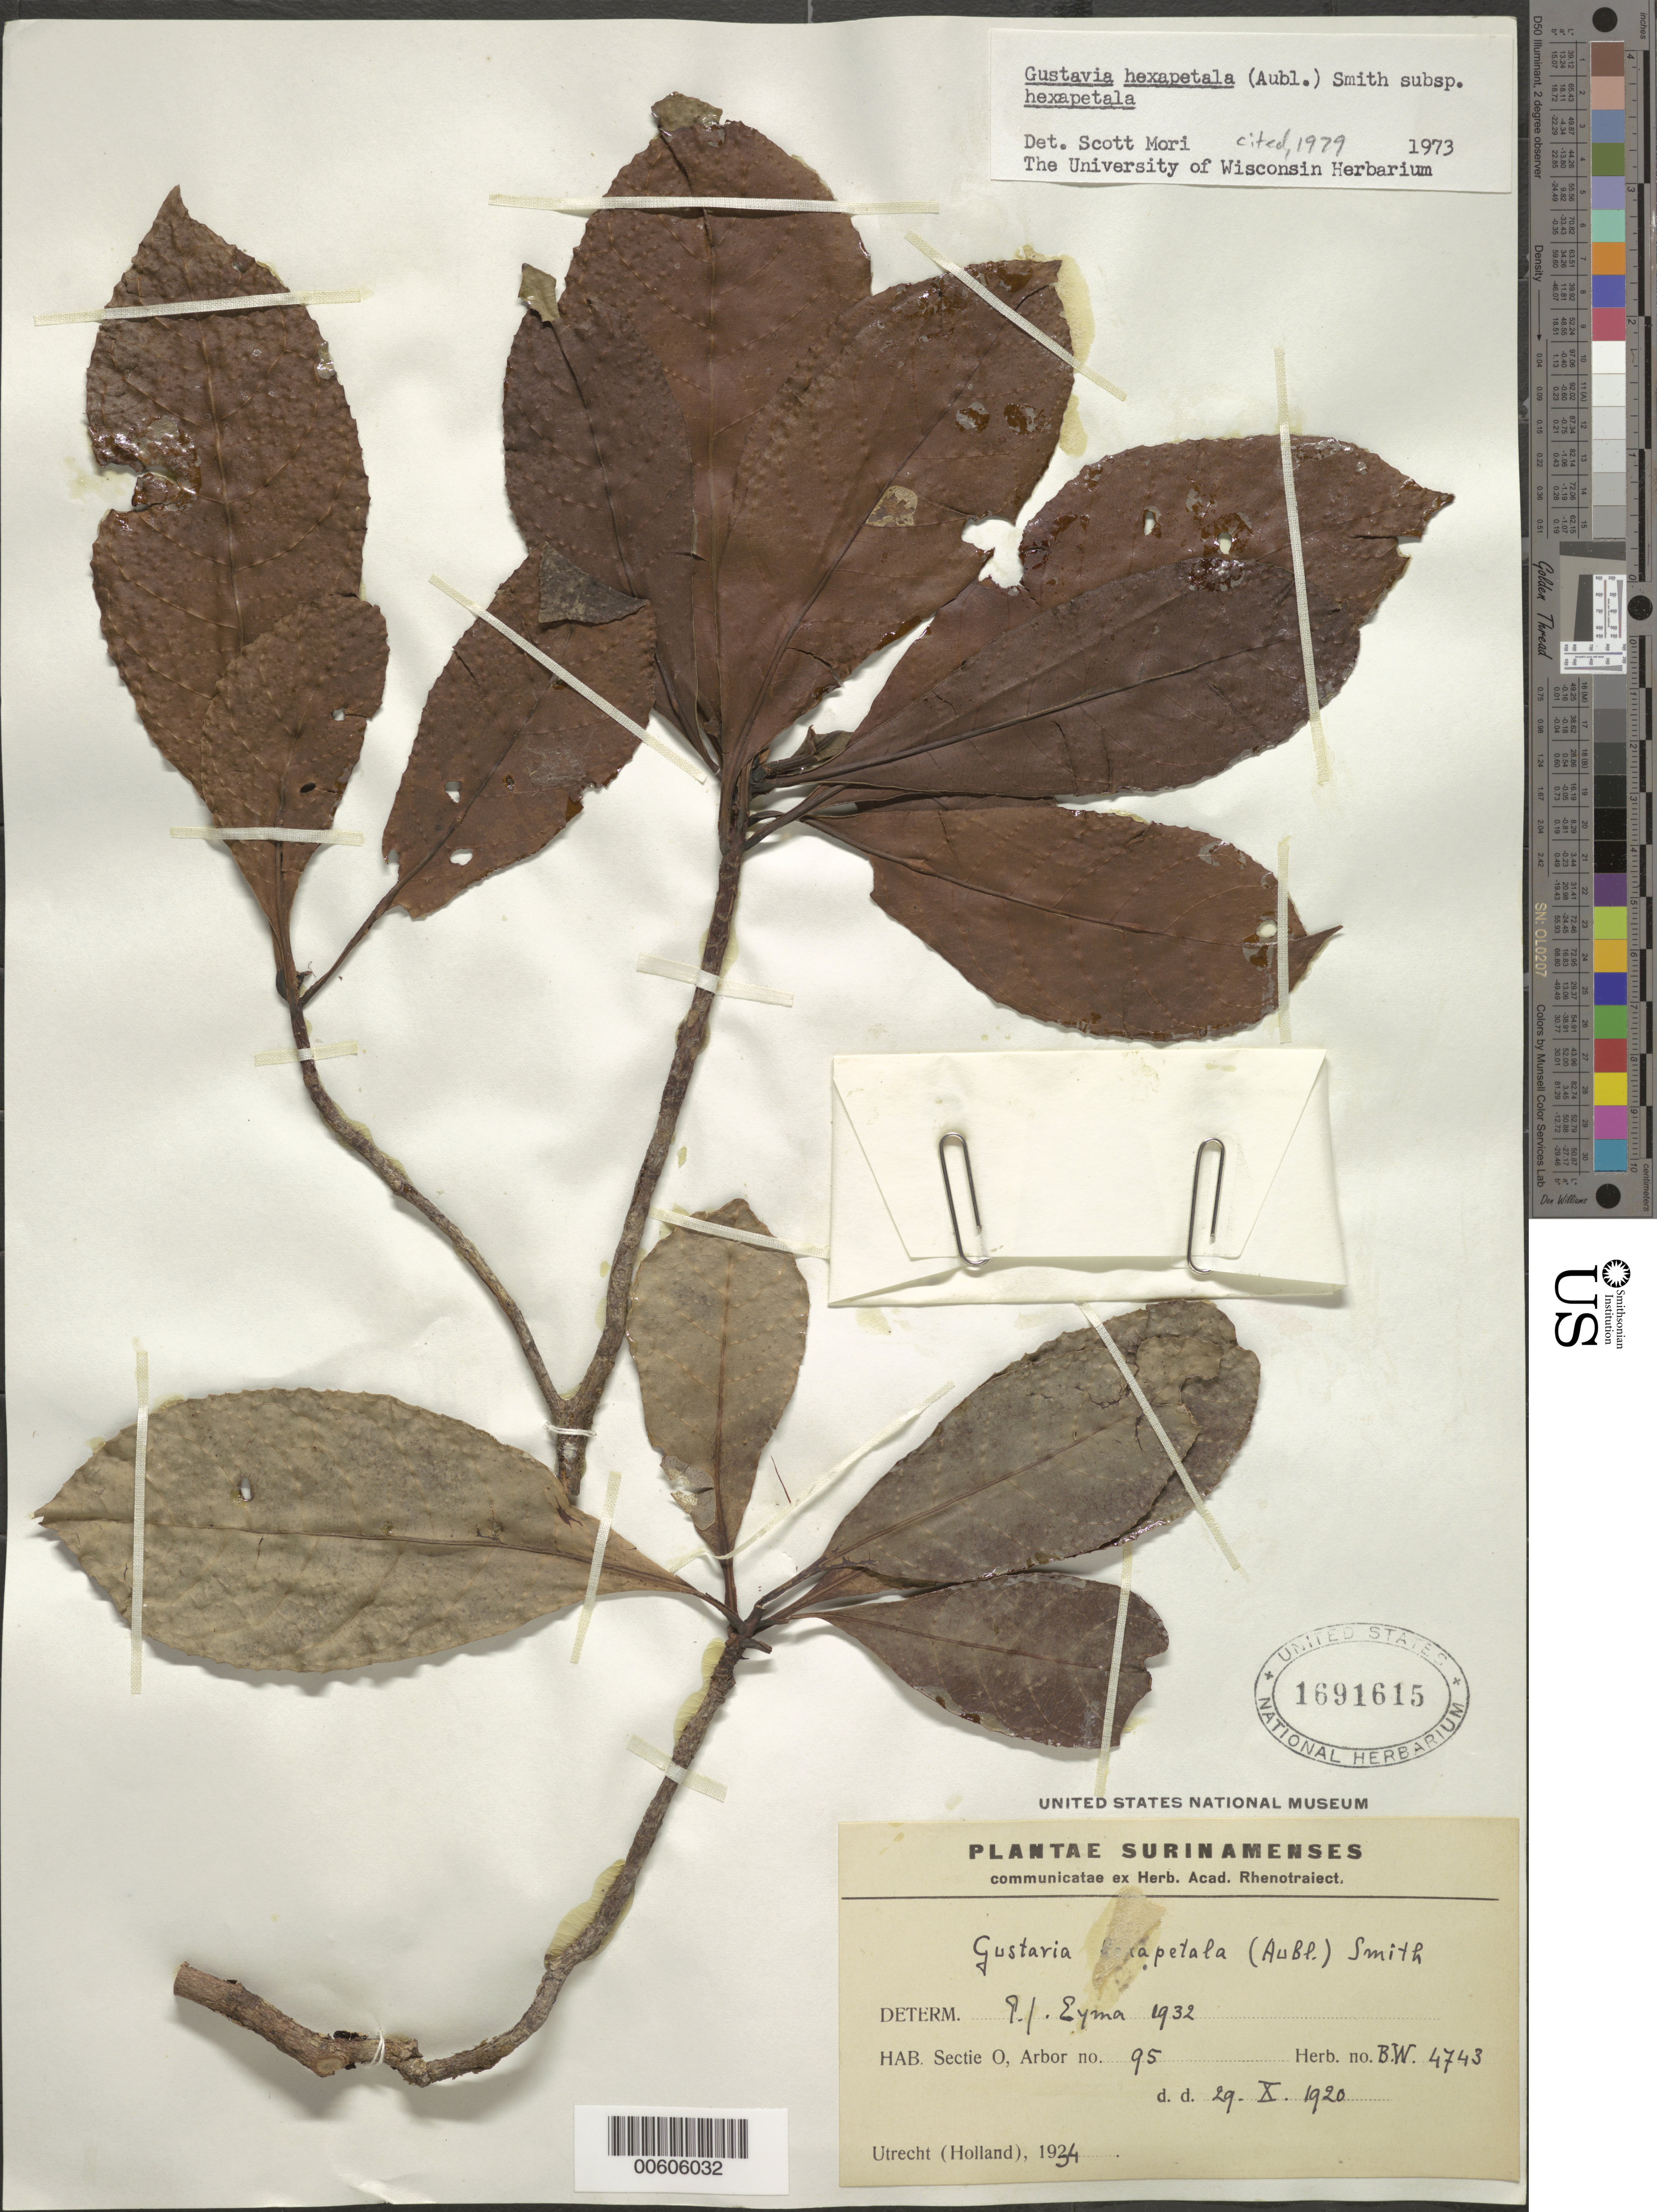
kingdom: Plantae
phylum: Tracheophyta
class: Magnoliopsida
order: Ericales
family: Lecythidaceae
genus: Gustavia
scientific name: Gustavia hexapetala subsp. hexapetala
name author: (Aubl.) Sm.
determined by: Mori, Scott A.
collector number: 4743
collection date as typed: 29-Oct-20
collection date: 1920-10-29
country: Suriname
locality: Sectie O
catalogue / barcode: US 1691615